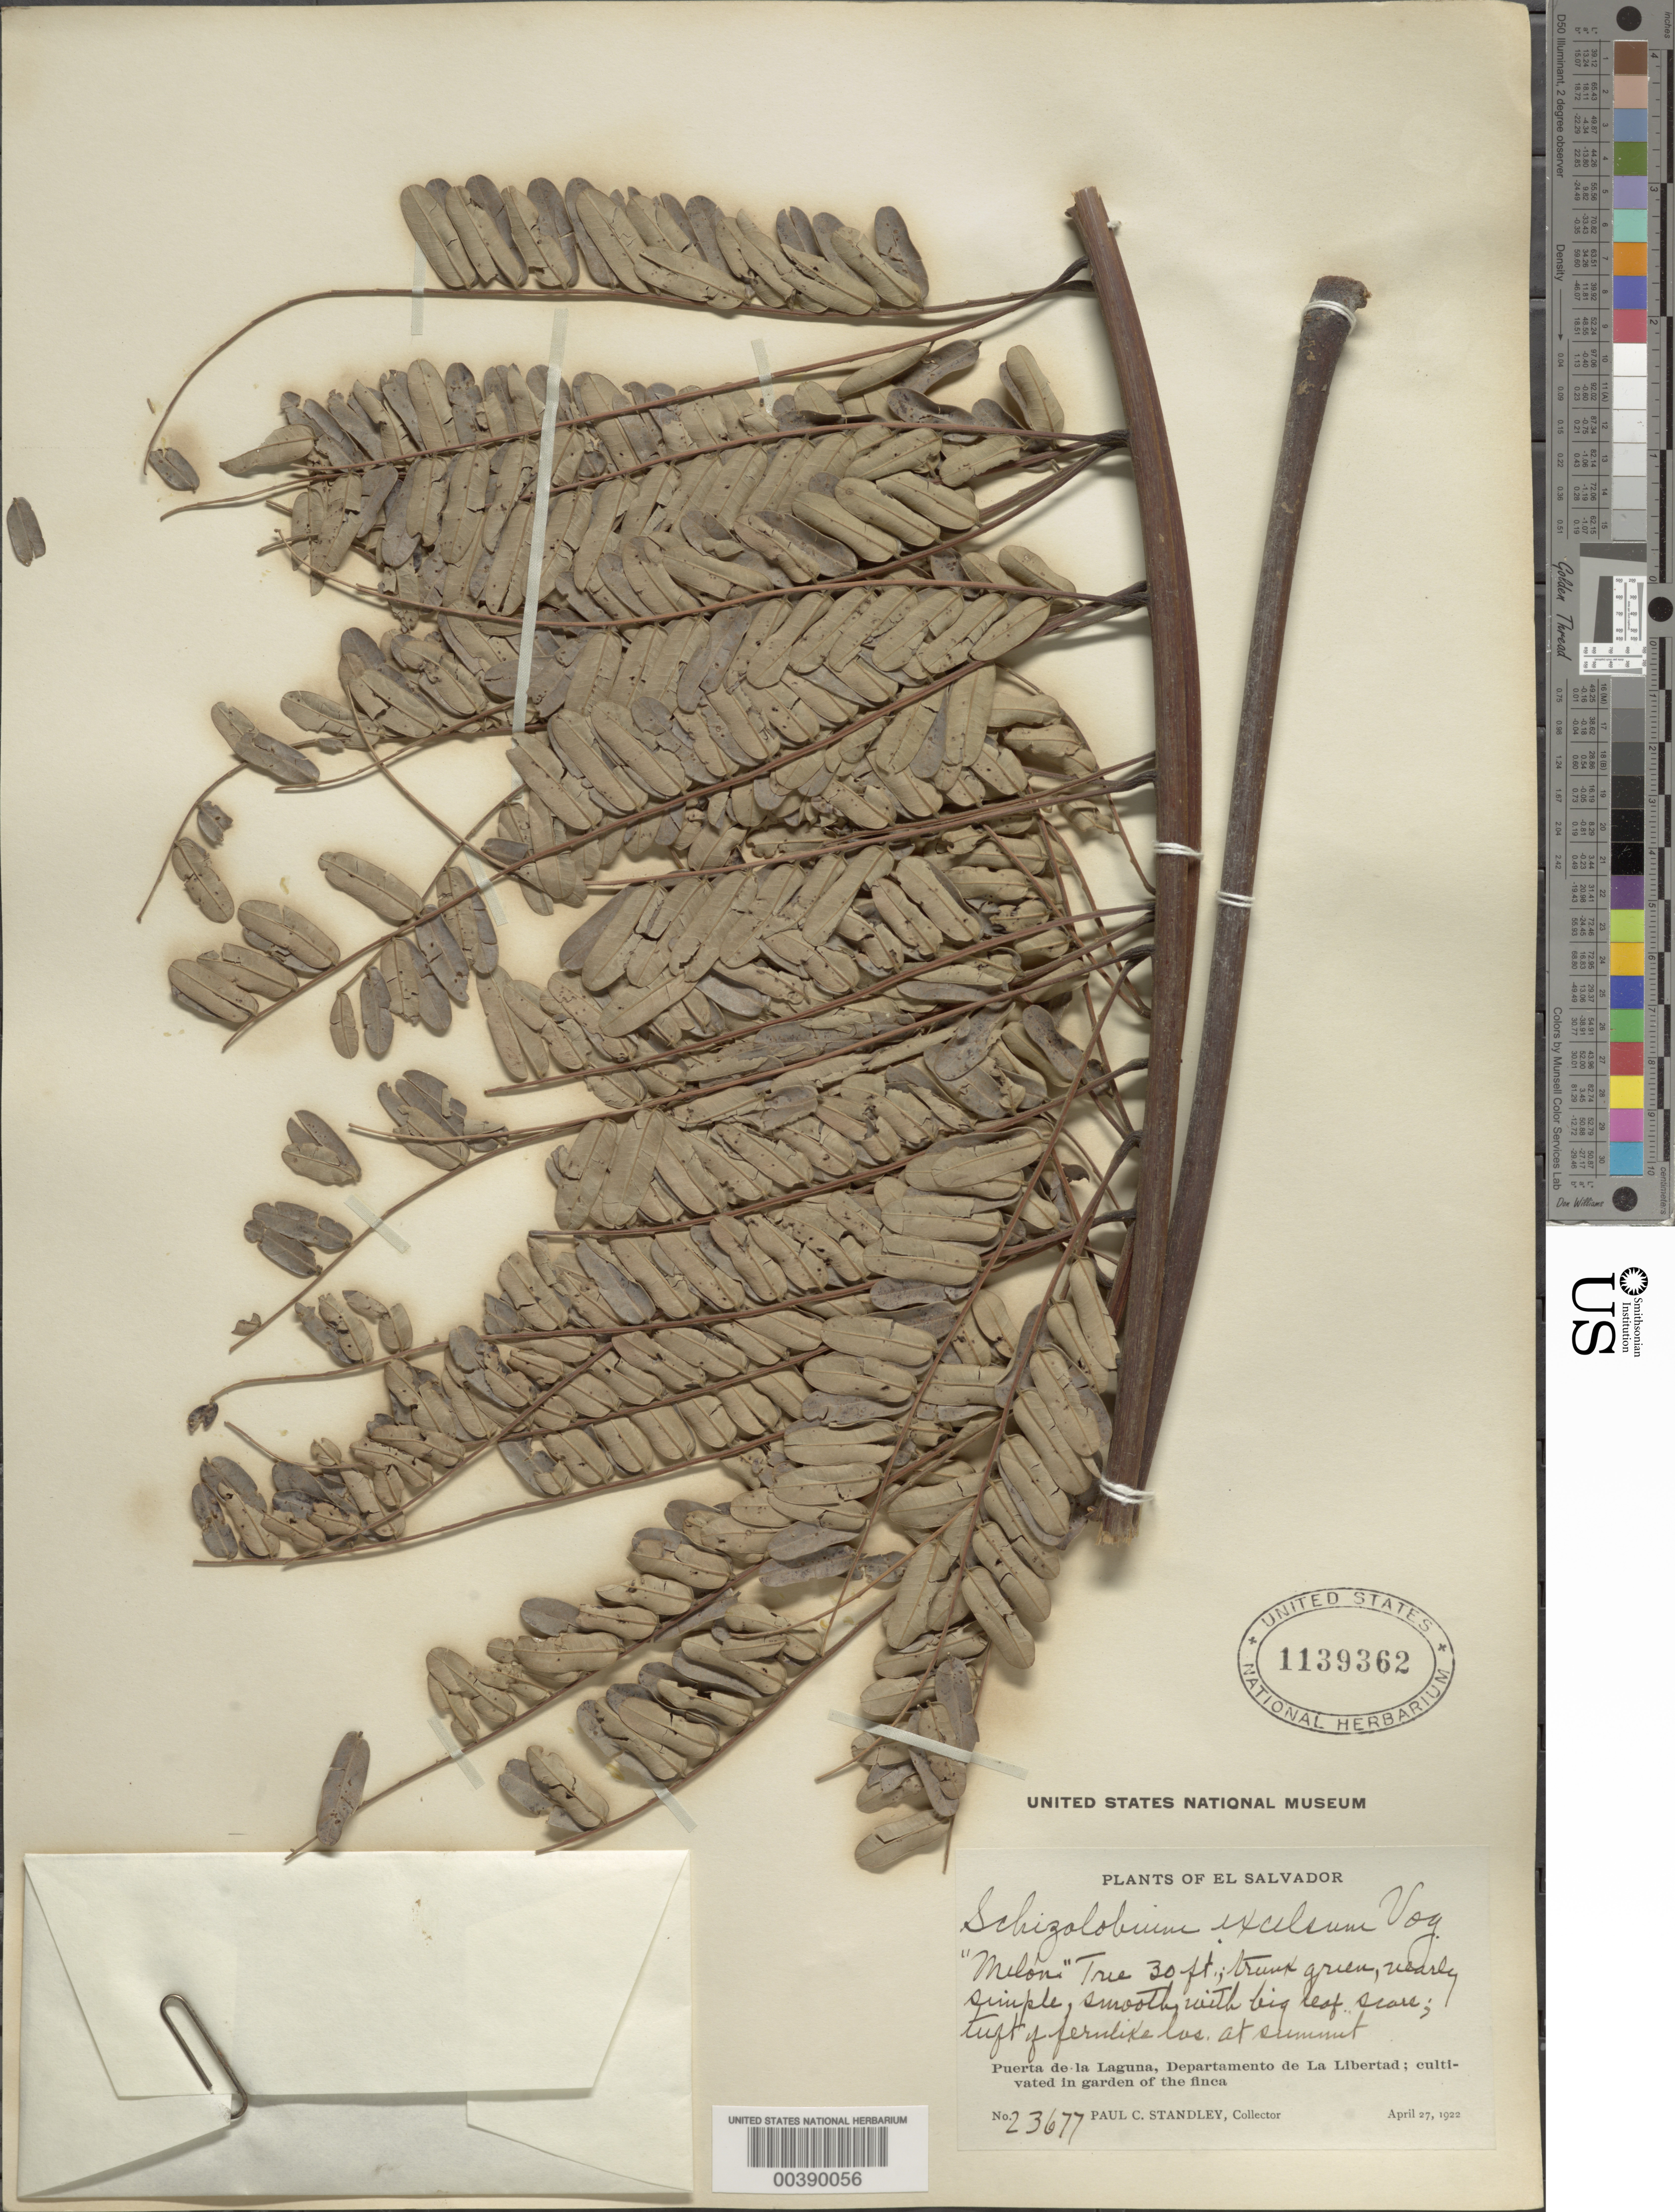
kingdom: Plantae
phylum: Tracheophyta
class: Magnoliopsida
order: Fabales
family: Fabaceae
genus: Schizolobium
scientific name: Schizolobium parahyba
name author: (Vell.) S.F. Blake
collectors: P. C. Standley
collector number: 23677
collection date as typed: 27 Apr 1922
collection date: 1922-04-27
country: El Salvador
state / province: La Libertad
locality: Puerta de la laguna, garden of finca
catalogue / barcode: US 1139362